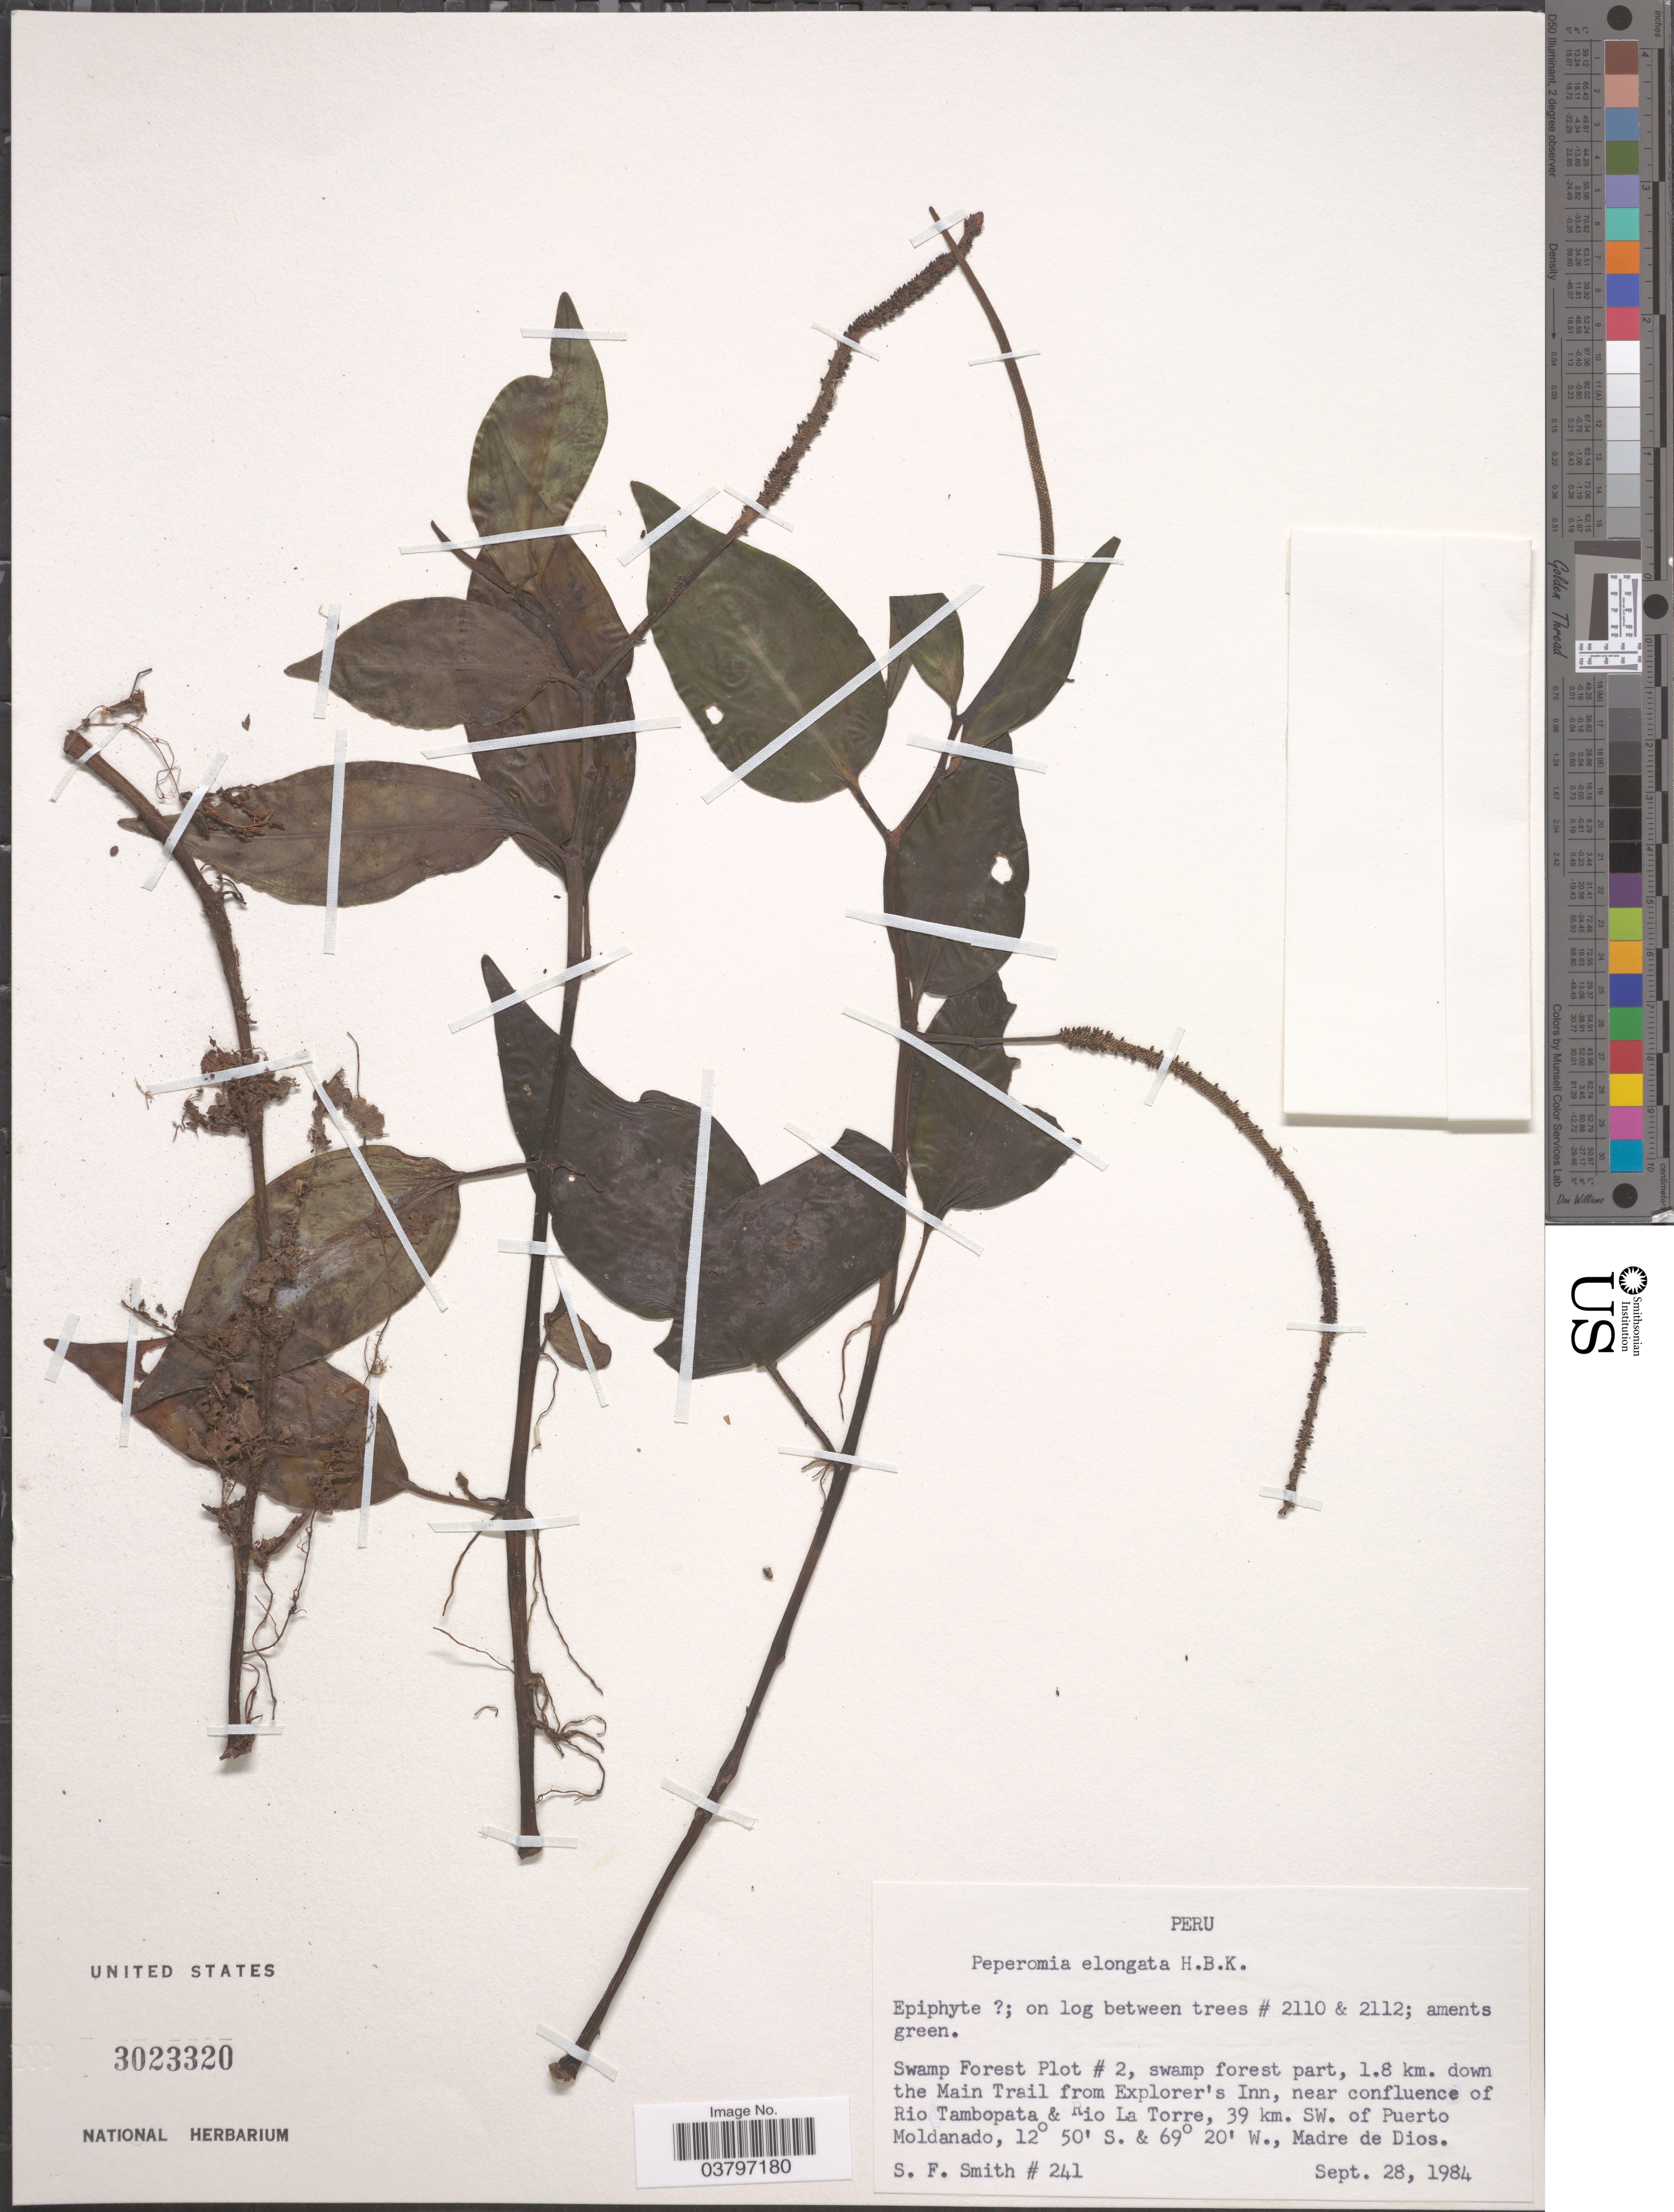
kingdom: Plantae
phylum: Tracheophyta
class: Magnoliopsida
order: Piperales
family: Piperaceae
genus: Peperomia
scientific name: Peperomia elongata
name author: Kunth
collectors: S.F. Smith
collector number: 241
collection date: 1984-09-28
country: Peru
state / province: Madre de Dios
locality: Swamp Forest Plot #2, swamp forest part, 1.8 km. down the Main Trail from Explorer's Inn, near confluence of Rio Tambopata & Rio La Torre, 39 km. SW. of Puerto Moldanado.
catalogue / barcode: US 3023320